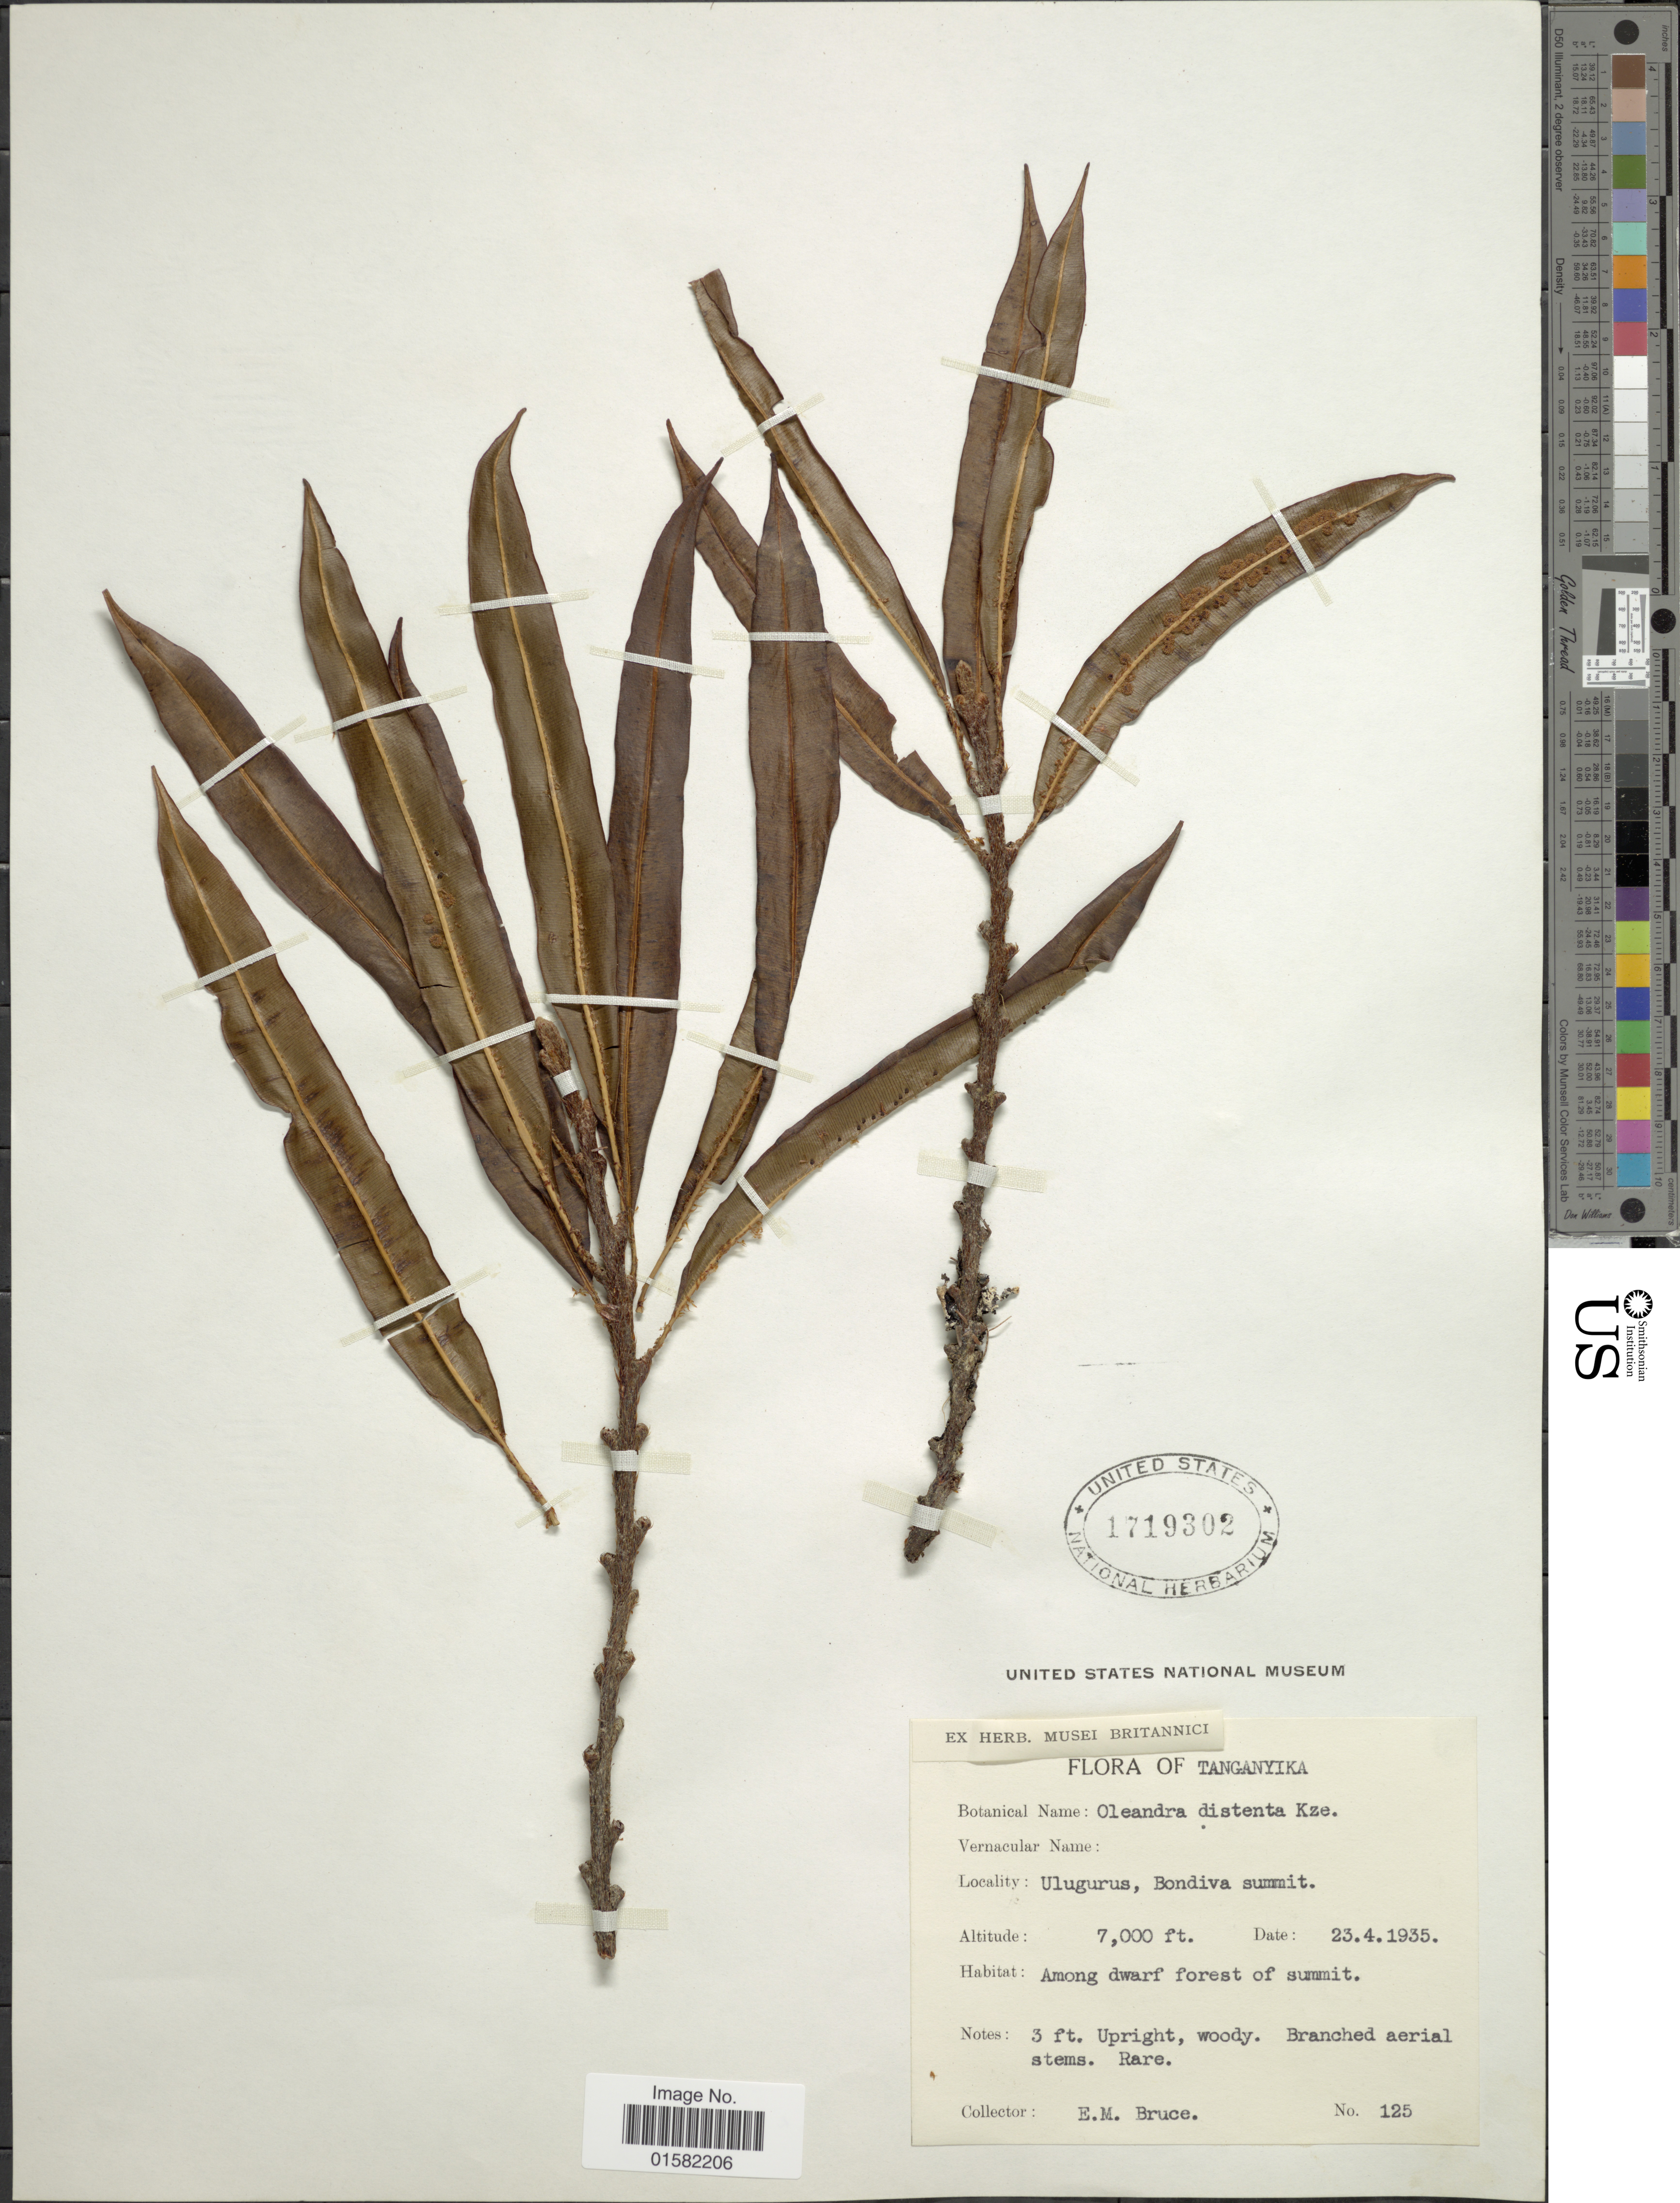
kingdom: Plantae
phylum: Tracheophyta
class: Polypodiopsida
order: Polypodiales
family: Oleandraceae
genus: Oleandra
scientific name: Oleandra articulata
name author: (Sw.) C. Presl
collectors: E. Bruce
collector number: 125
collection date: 1935-04-23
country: Tanzania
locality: Tanganyika, Ulugurus, Bondiva summit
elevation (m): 2134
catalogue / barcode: US 1719302